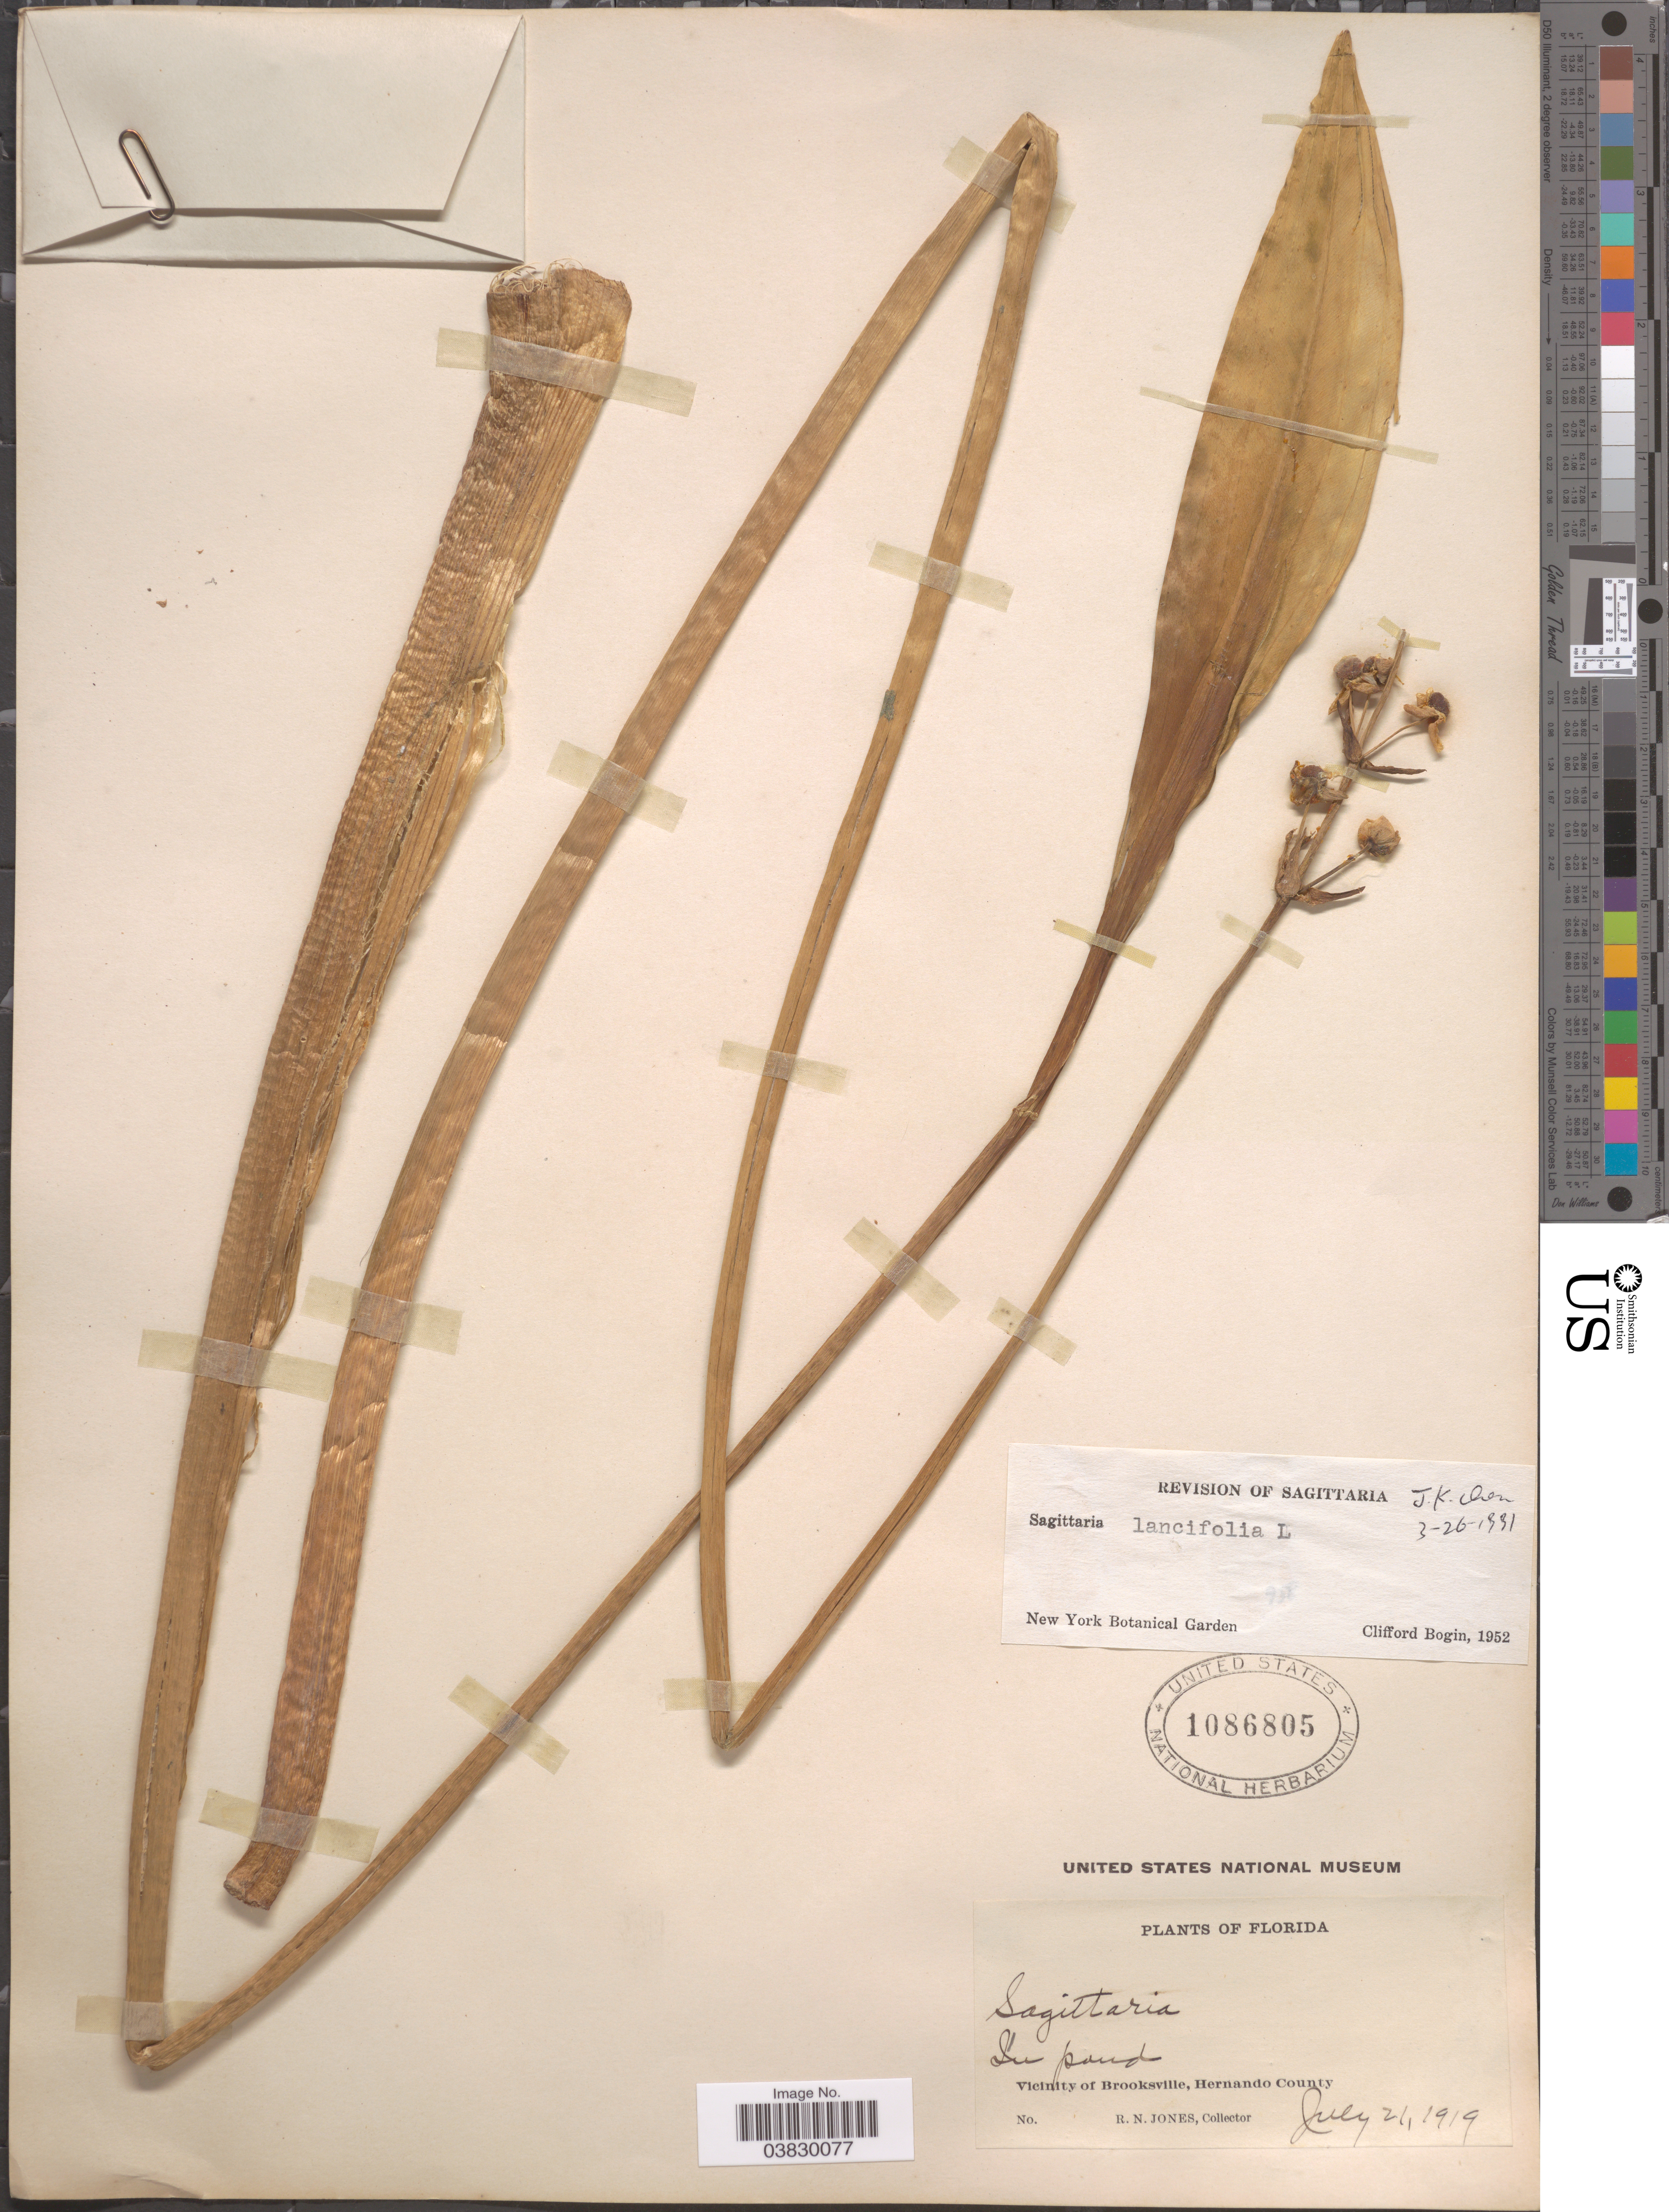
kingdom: Plantae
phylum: Tracheophyta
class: Liliopsida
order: Alismatales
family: Alismataceae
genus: Sagittaria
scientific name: Sagittaria lancifolia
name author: L.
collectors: R. N. Jones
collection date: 1919-07-21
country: United States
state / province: Florida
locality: Vicinity of Brooksville, Hernando County.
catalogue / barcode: US 1086805